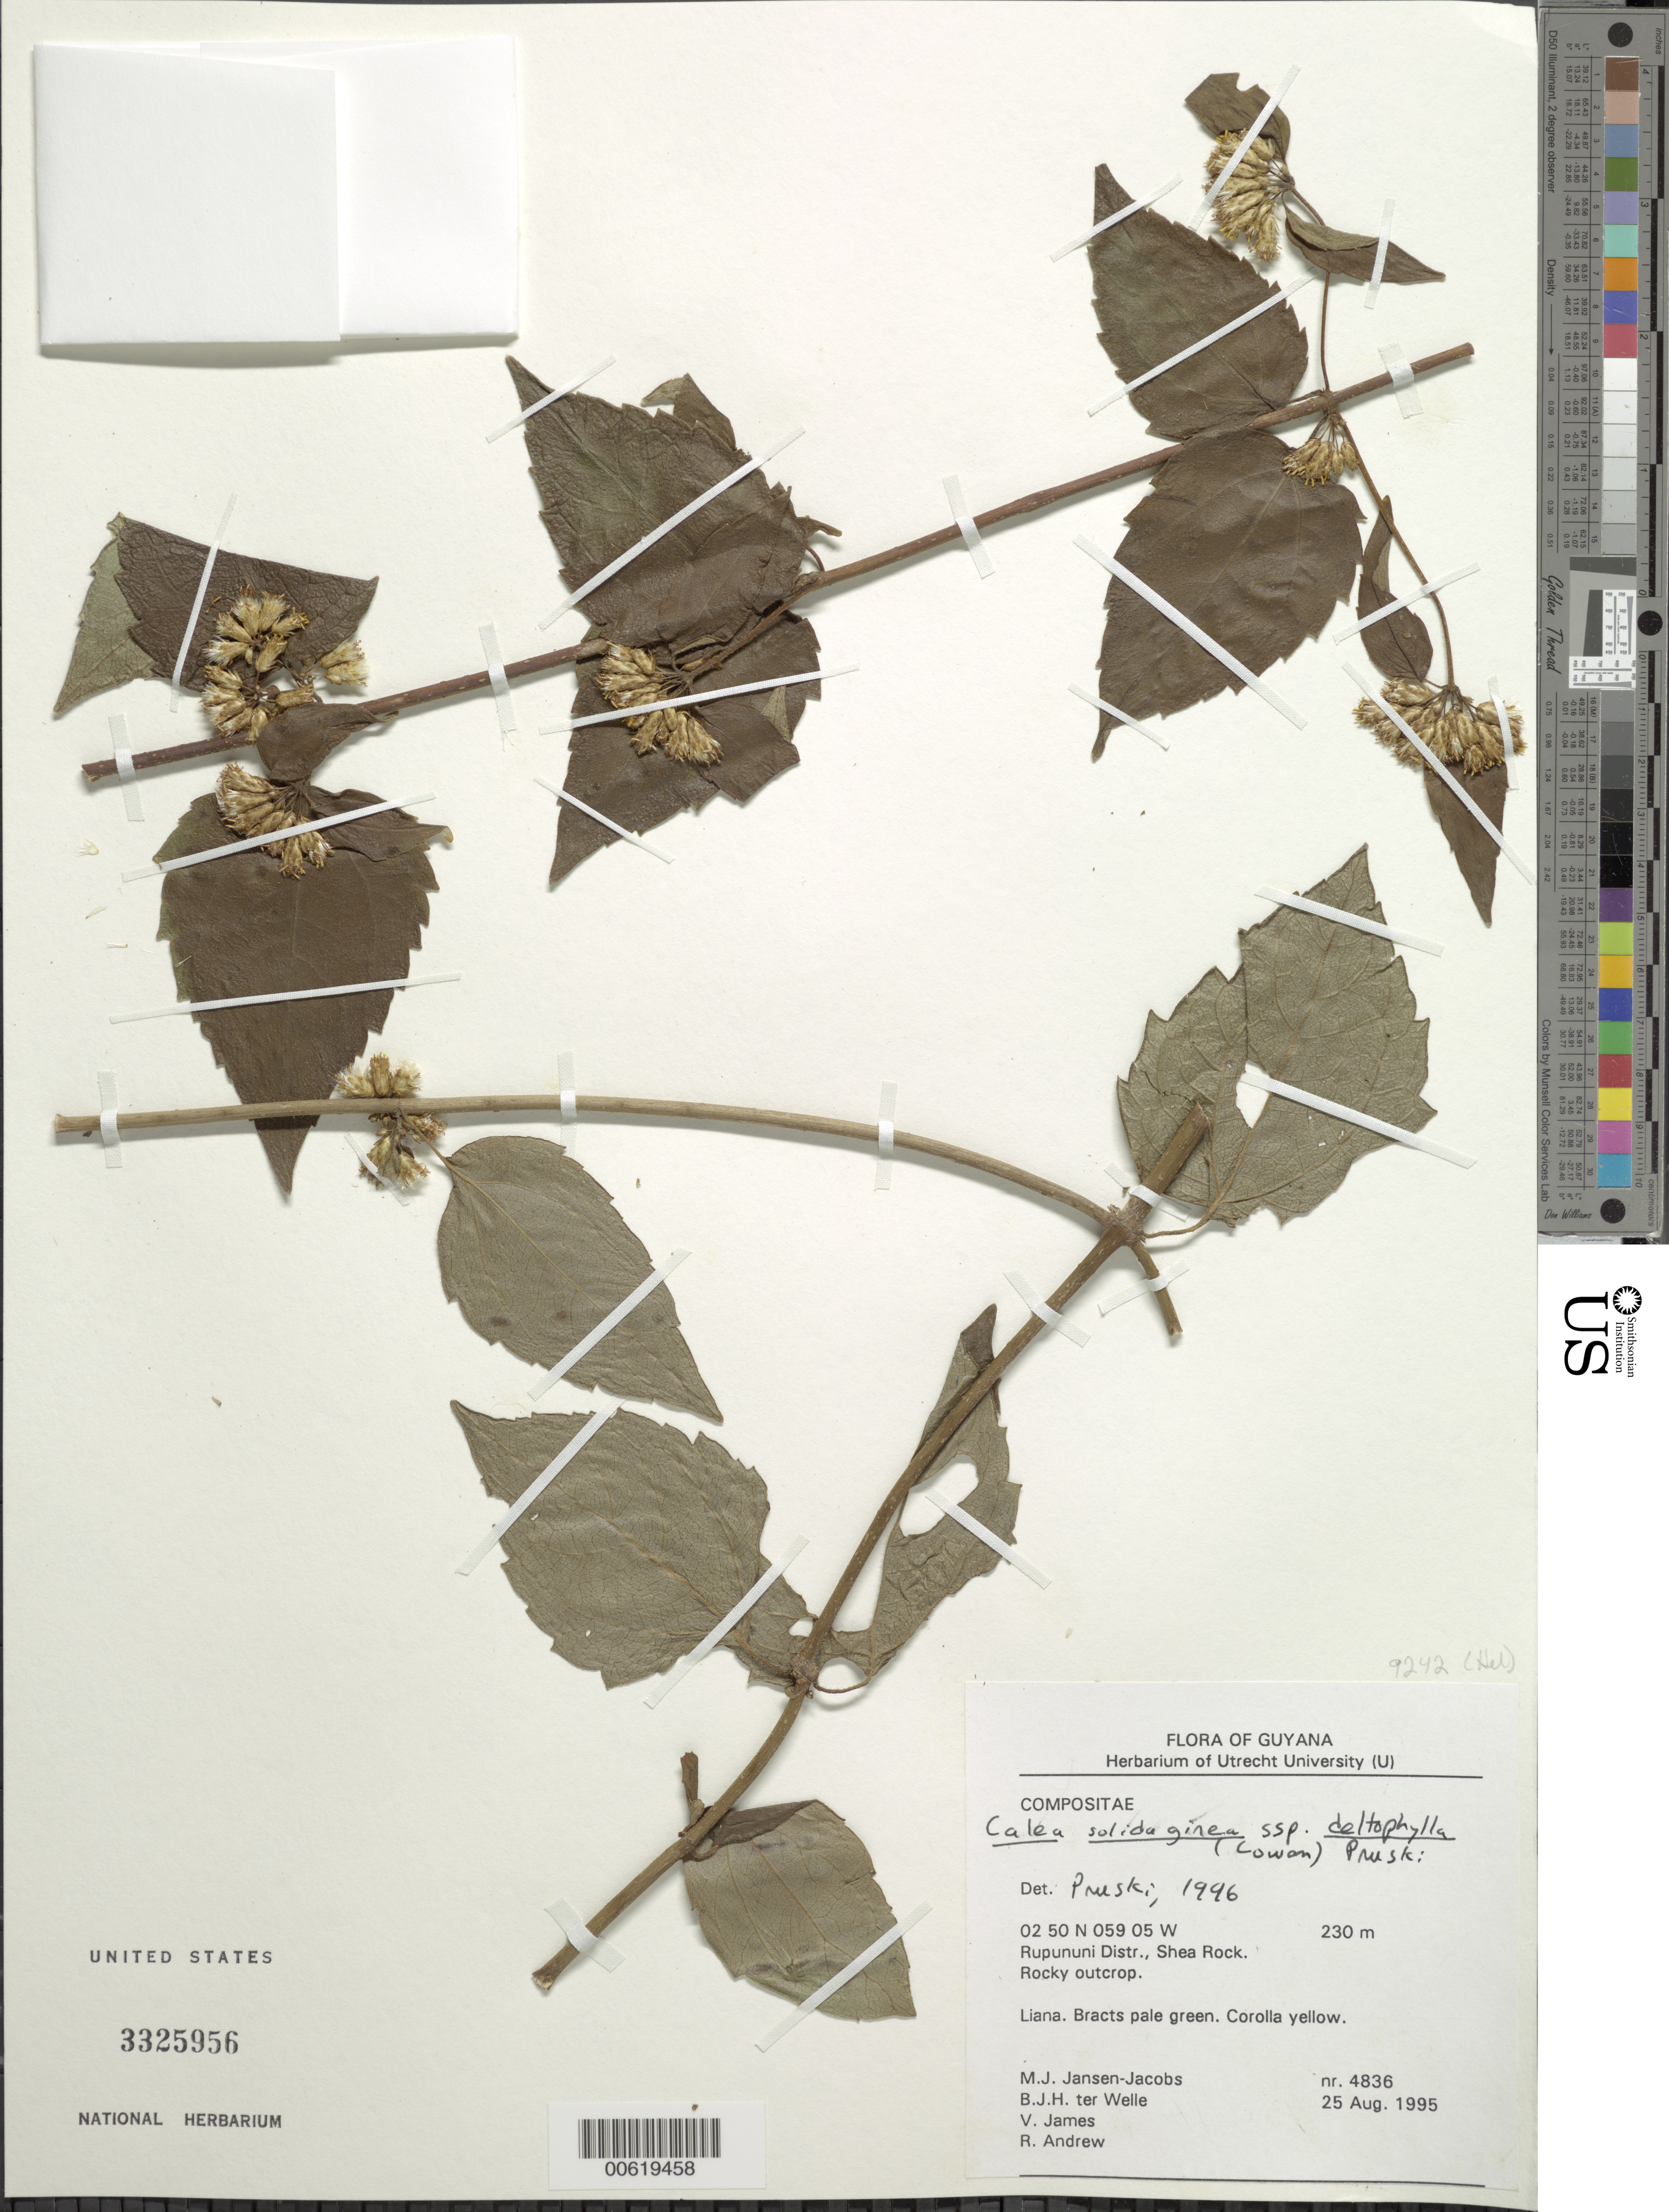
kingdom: Plantae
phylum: Tracheophyta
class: Magnoliopsida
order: Asterales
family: Asteraceae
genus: Calea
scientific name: Calea solidaginea subsp. deltophylla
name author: (R.S. Cowan) Pruski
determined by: Pruski, J. F.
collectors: M. J. Jansen-Jacobs, B. Welle, V. James & R. Andrew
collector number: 4836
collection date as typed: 25-Aug-95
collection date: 1995-08-25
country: Guyana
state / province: U. Takutu-U. Essequibo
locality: Shea Rock, Rupununi Dist.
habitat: Rocky outcrop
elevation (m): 230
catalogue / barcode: US 3325956